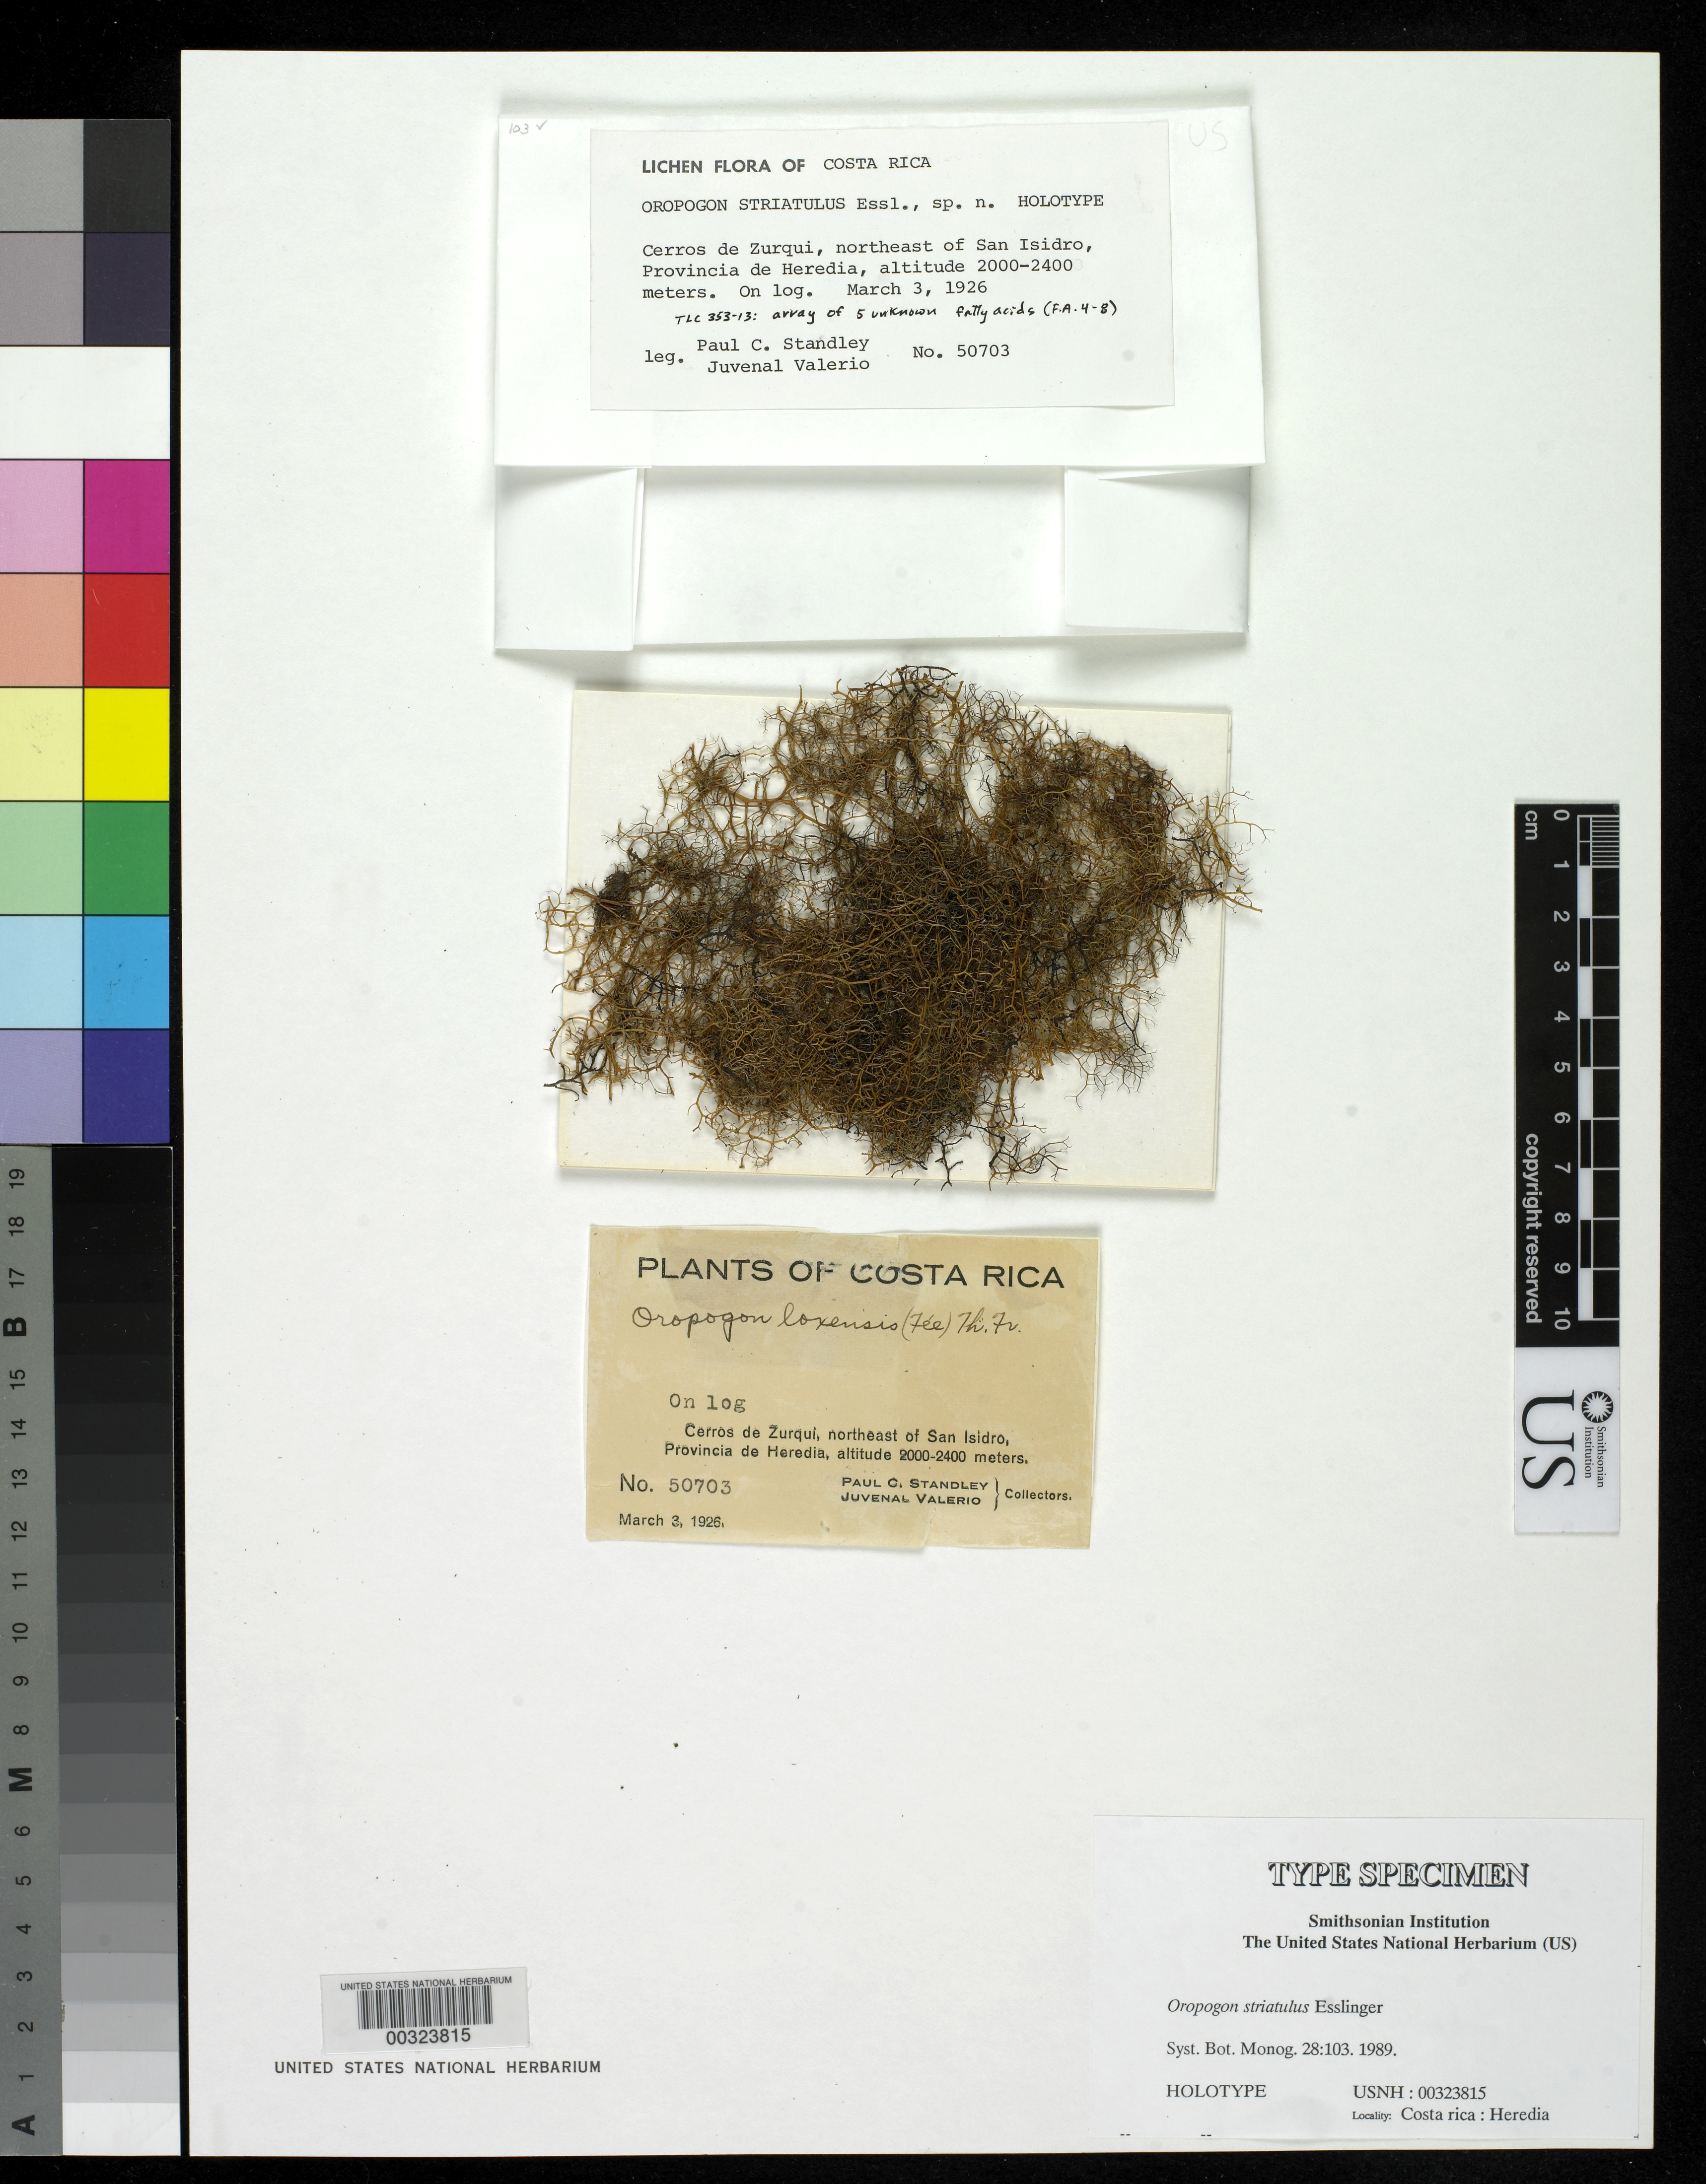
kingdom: Fungi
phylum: Ascomycota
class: Lecanoromycetes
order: Lecanorales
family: Parmeliaceae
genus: Oropogon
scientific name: Oropogon striatulus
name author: Essl.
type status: Holotype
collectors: P. C. Standley & J. Valerio R.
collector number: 50703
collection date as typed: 03 Mar 1926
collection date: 1926-03-03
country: Costa Rica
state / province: Heredia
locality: Cerros de Zurqui, NE of San Isidro.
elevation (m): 2000